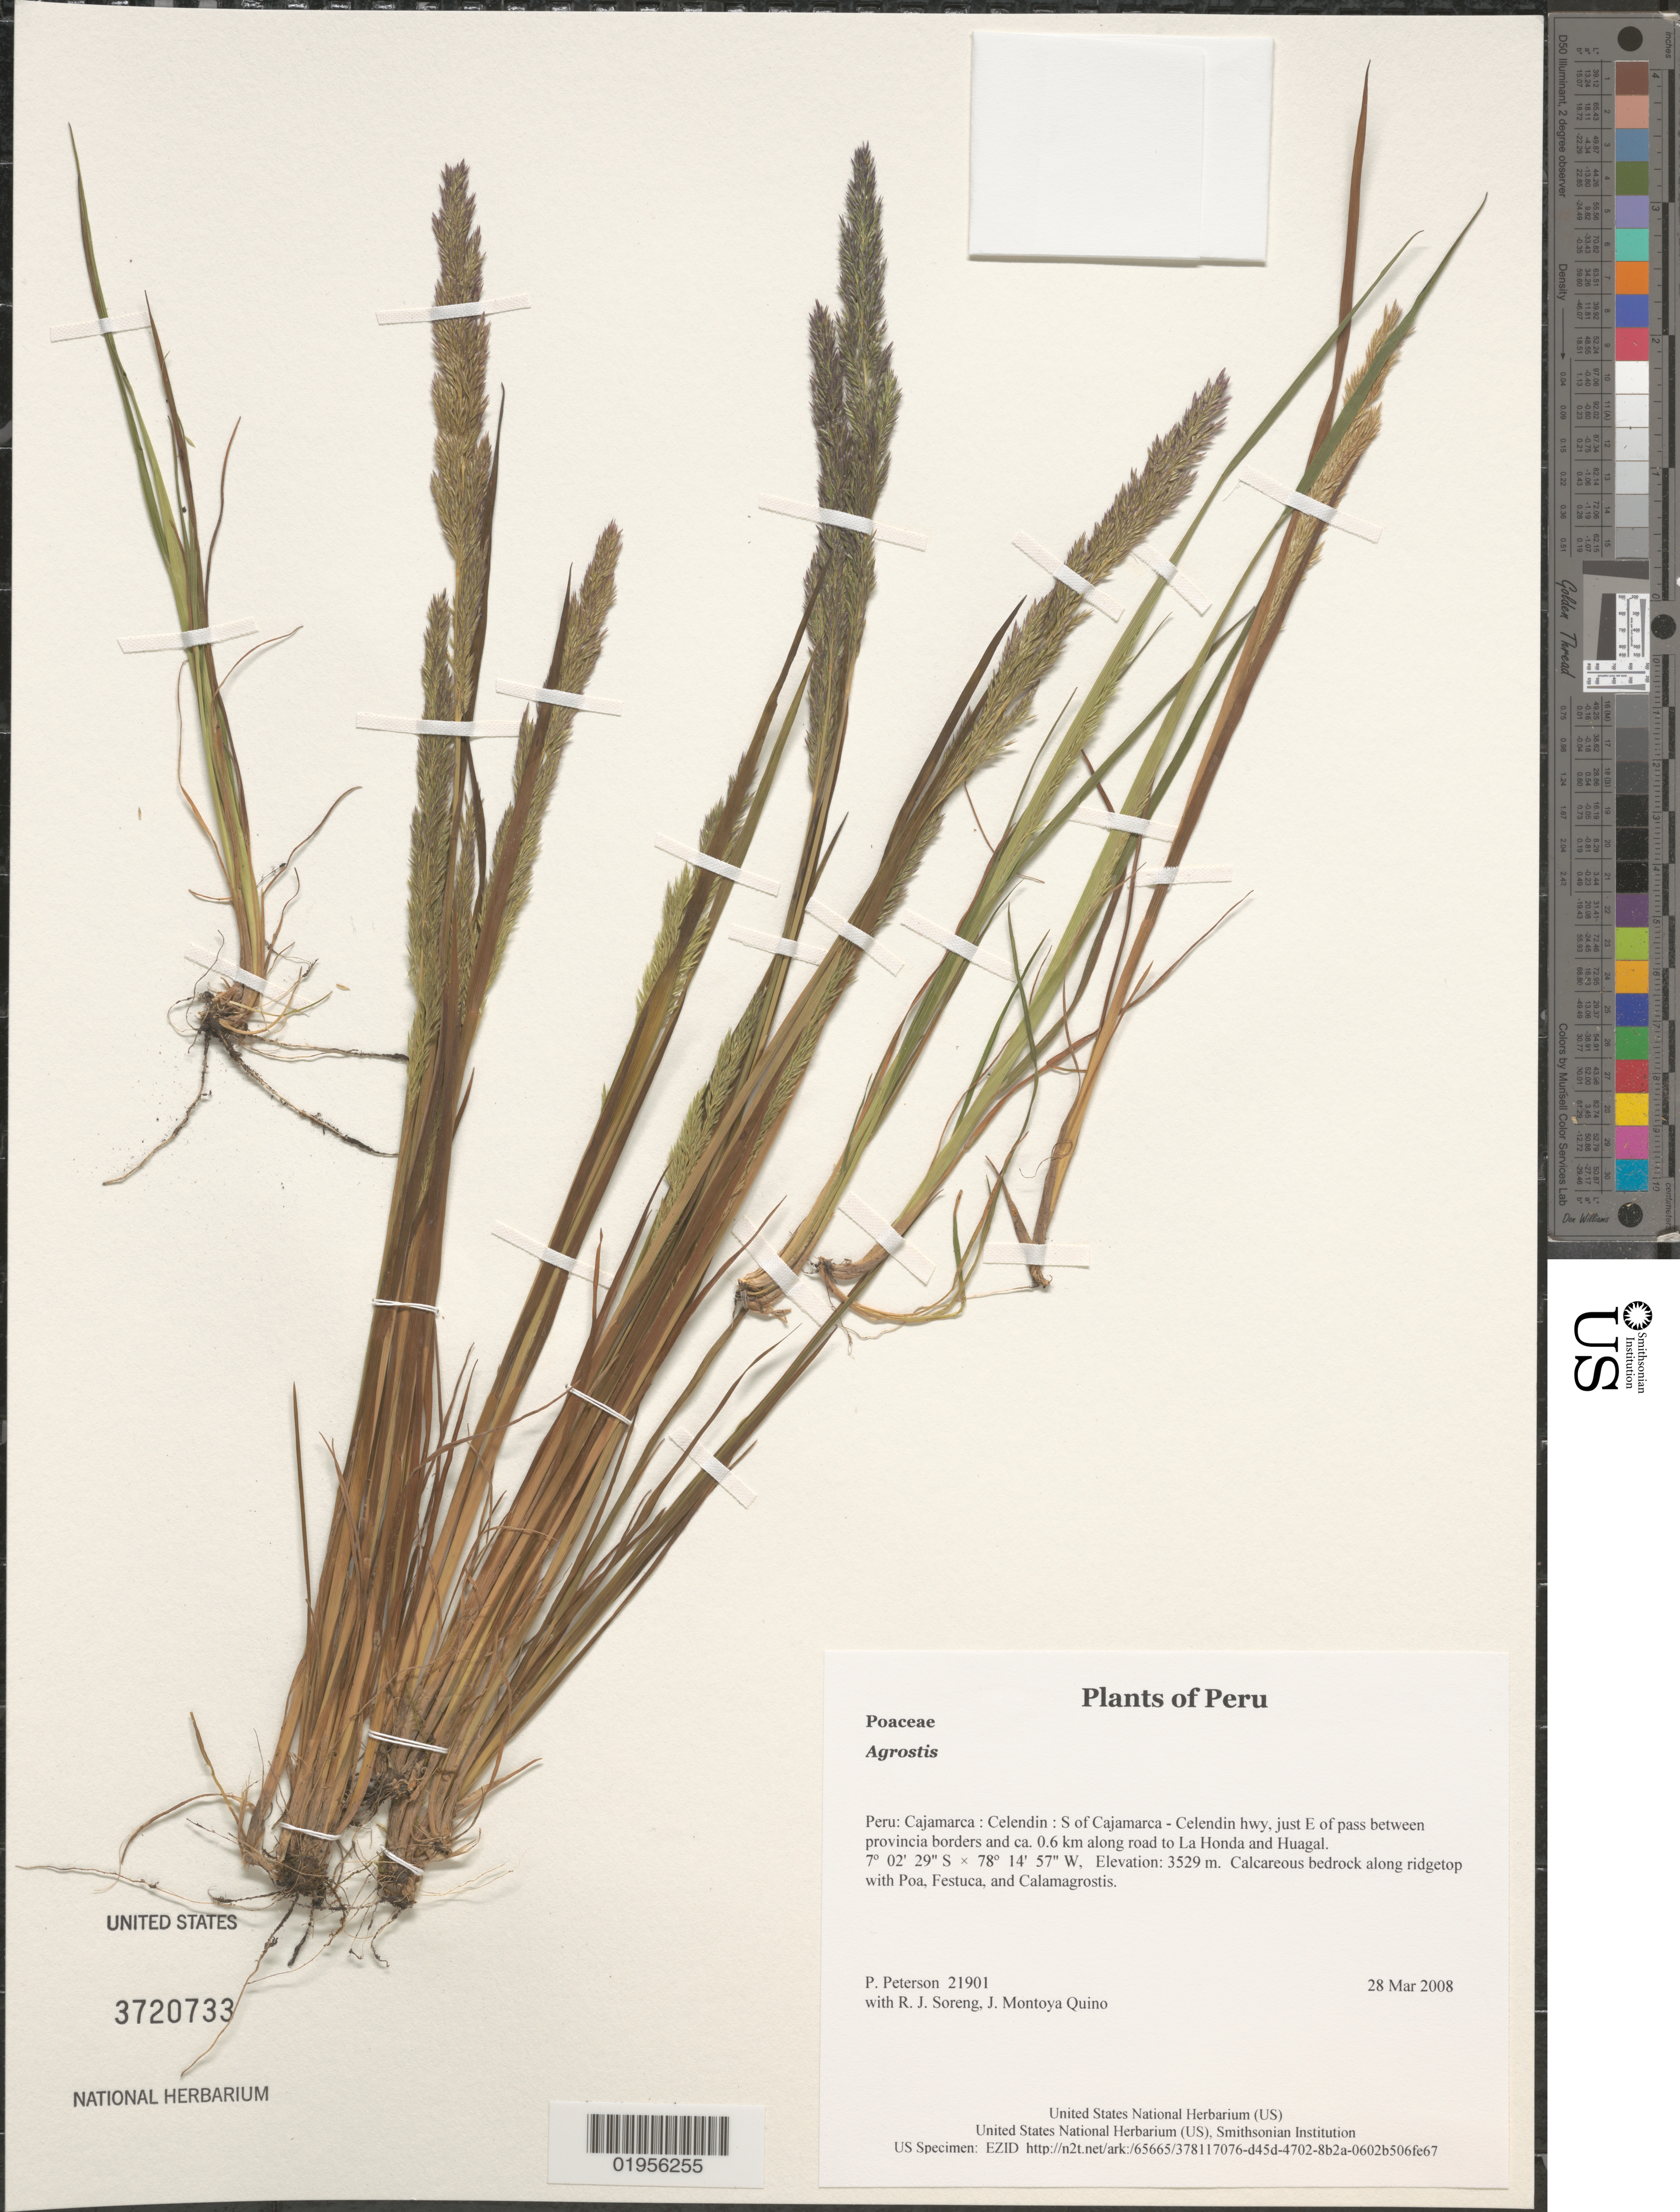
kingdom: Plantae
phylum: Tracheophyta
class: Liliopsida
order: Poales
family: Poaceae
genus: Agrostis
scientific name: Agrostis sp.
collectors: P. M. Peterson, R. J. Soreng & J. Montoya Quino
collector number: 21901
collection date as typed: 28 Mar 2008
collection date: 2008-03-28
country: Peru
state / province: Cajamarca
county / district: Celendín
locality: S of Cajamarca - Celendin hwy, just E of pass between provincia borders and ca. 0.6 km along road to La Honda and Huagal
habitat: Calcareous bedrock along ridgetop with Poa, Festuca, and Calamagrostis.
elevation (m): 3529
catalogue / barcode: US 3720733